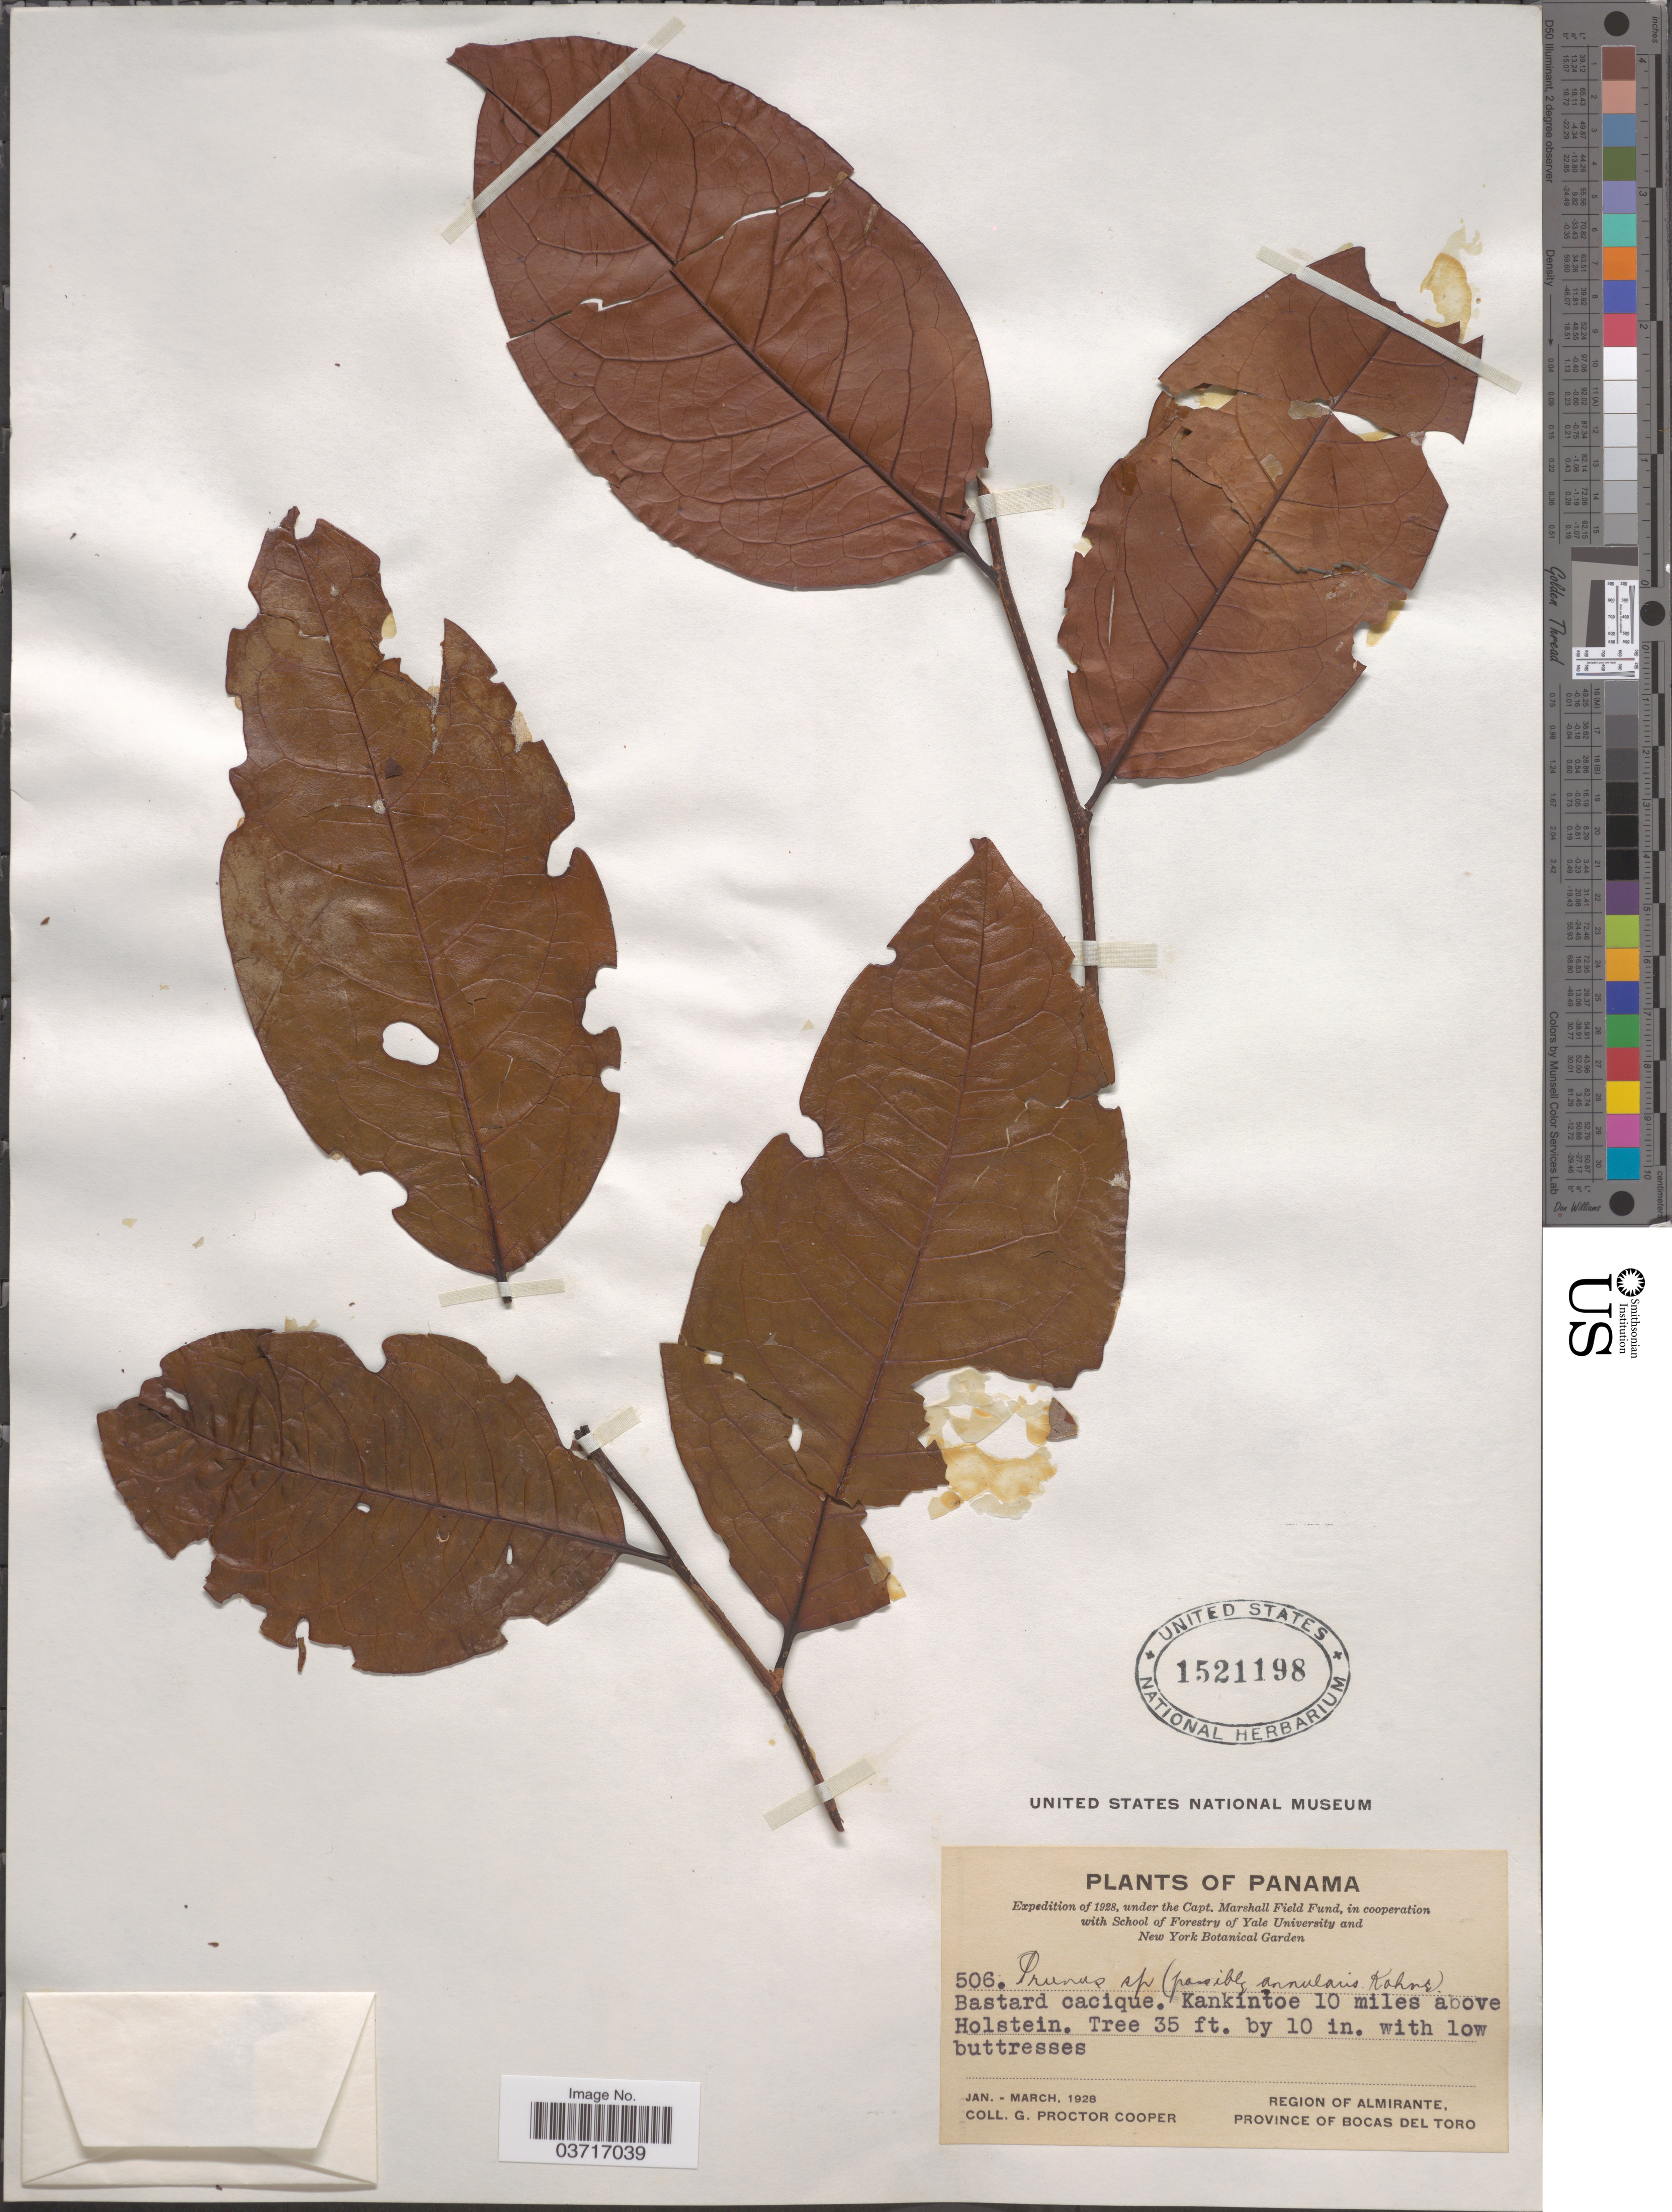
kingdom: Plantae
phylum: Tracheophyta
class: Magnoliopsida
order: Rosales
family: Rosaceae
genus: Prunus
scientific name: Prunus sp.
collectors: G. Cooper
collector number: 506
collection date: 1928-01/1928-03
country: Panama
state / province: Bocas del Toro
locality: Kankintoe 10 miles above Holstein. Region of Almirante.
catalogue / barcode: US 1521198